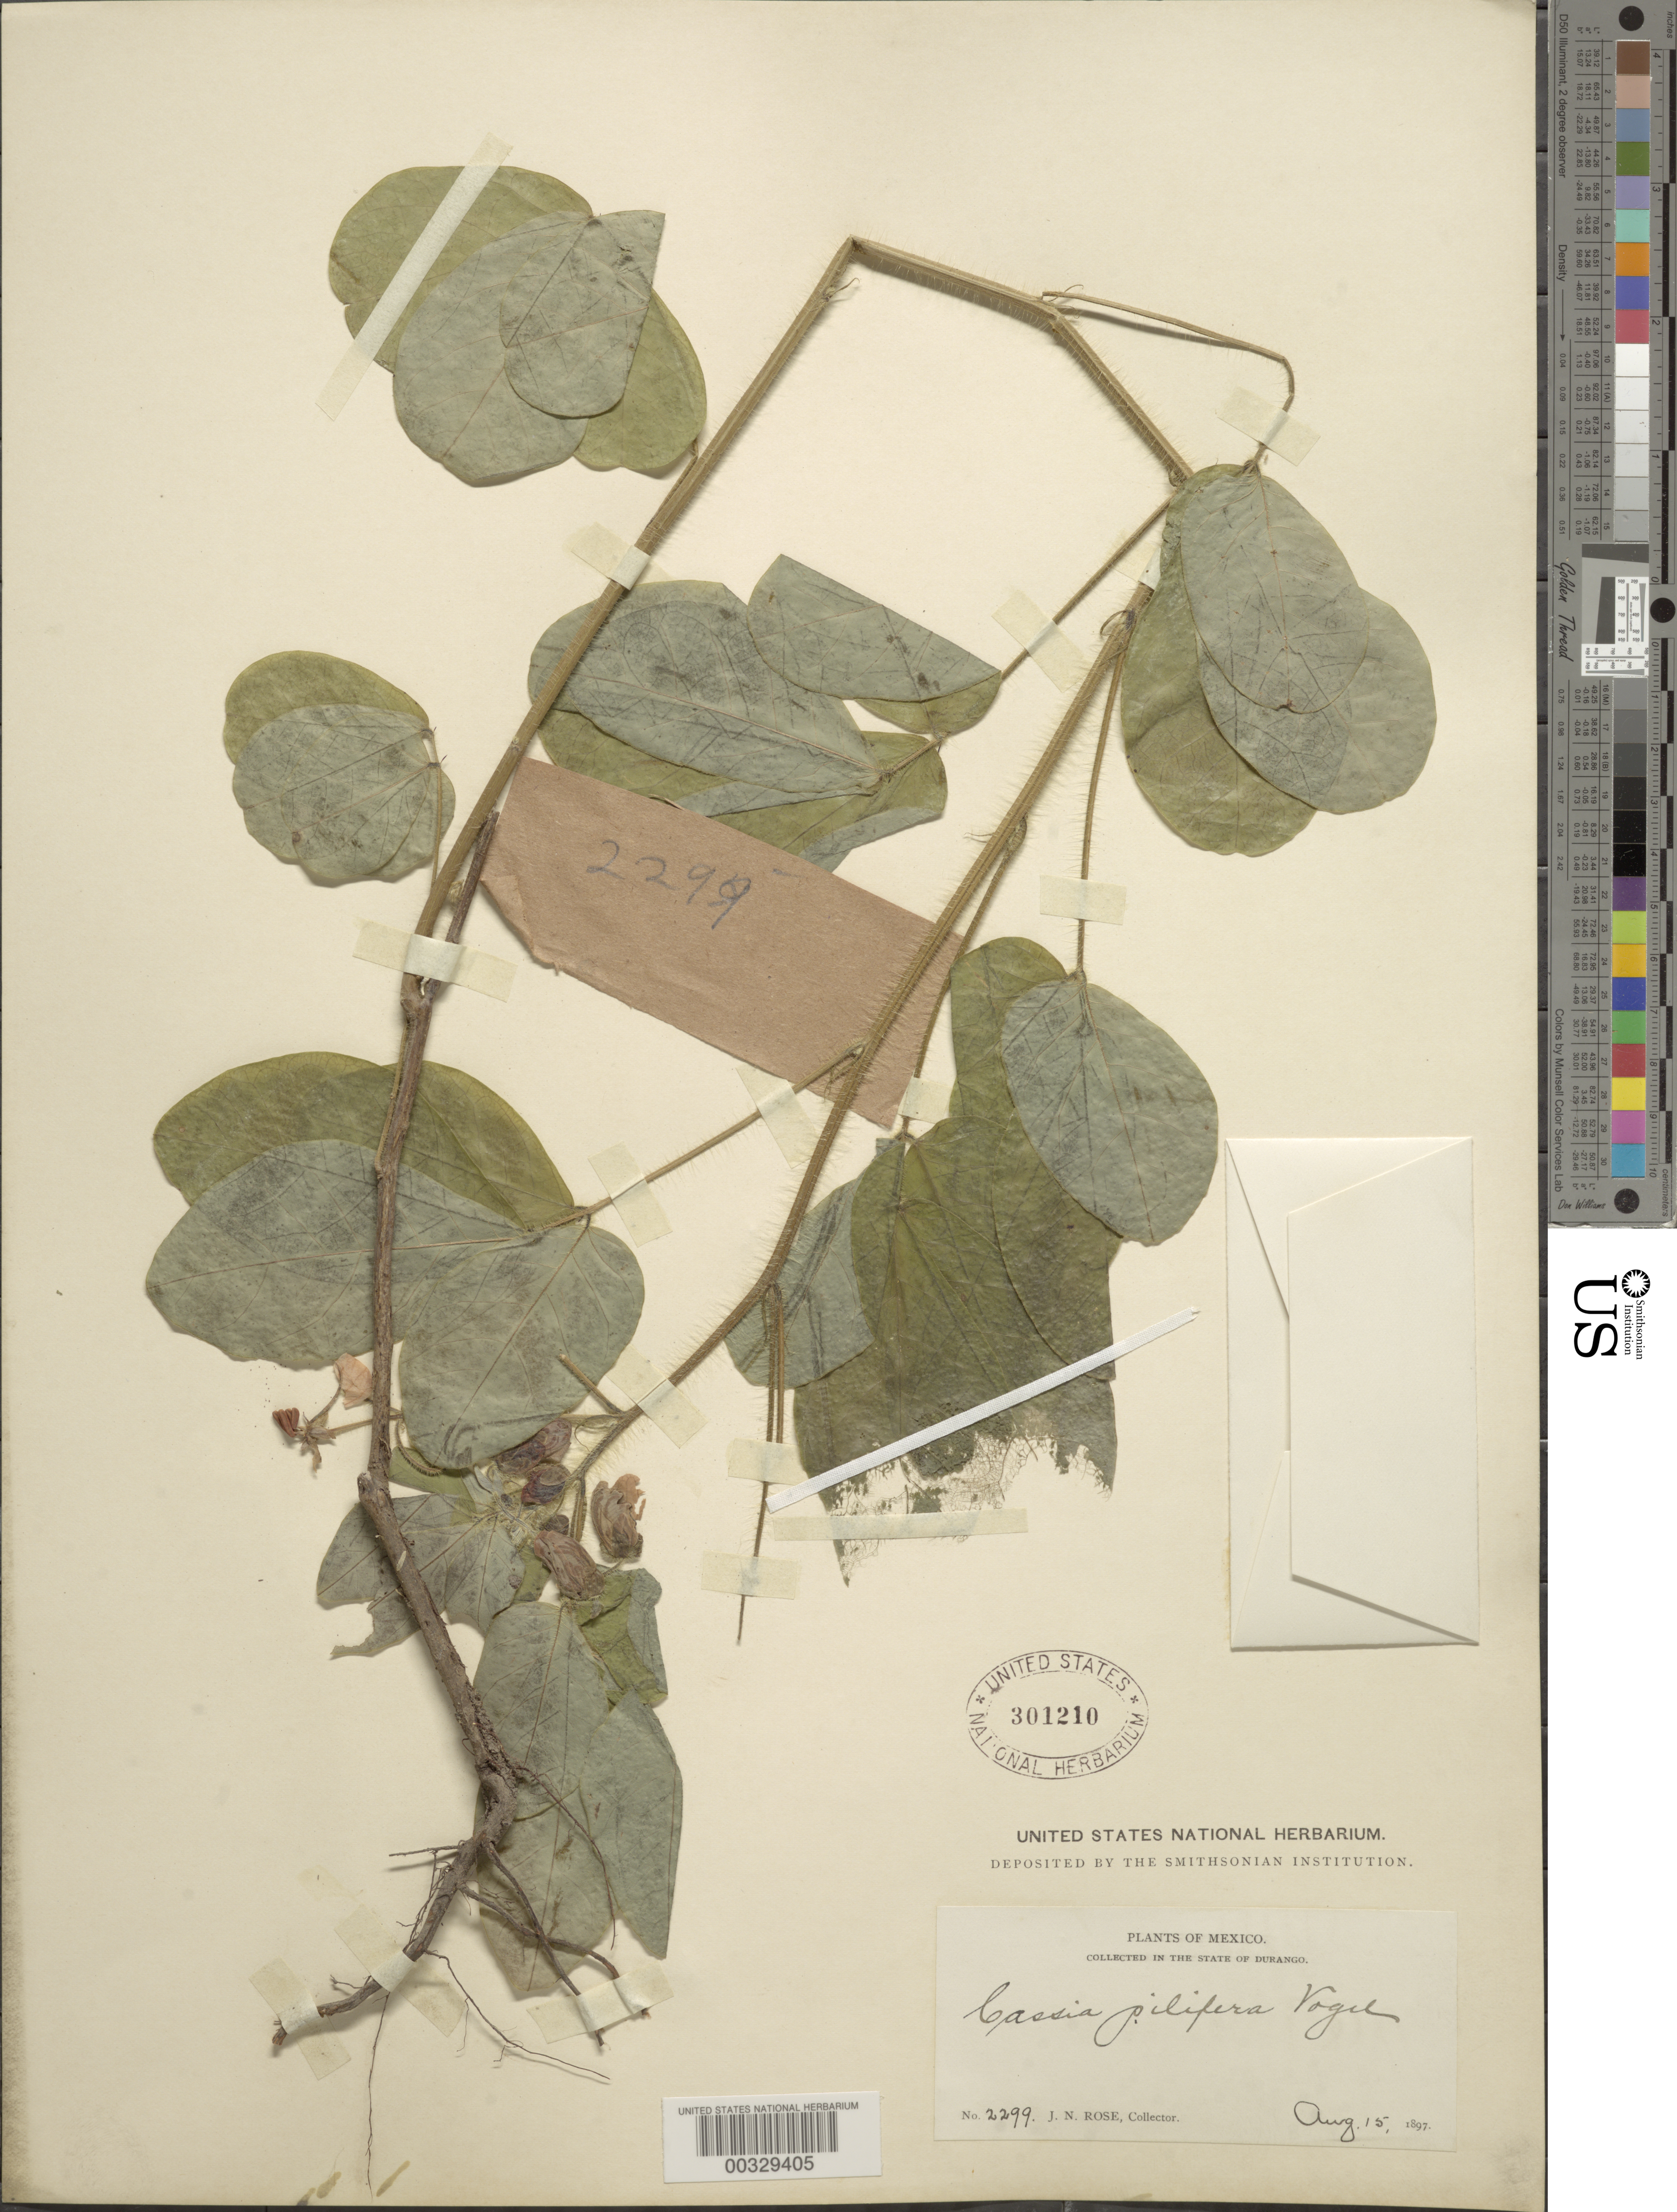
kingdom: Plantae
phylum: Tracheophyta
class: Magnoliopsida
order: Fabales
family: Fabaceae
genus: Senna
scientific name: Senna pilifera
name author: (Vogel) H.S. Irwin & Barneby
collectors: J. N. Rose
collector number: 2299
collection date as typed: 15 Aug 1897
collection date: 1897-08-15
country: Mexico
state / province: Durango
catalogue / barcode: US 301210